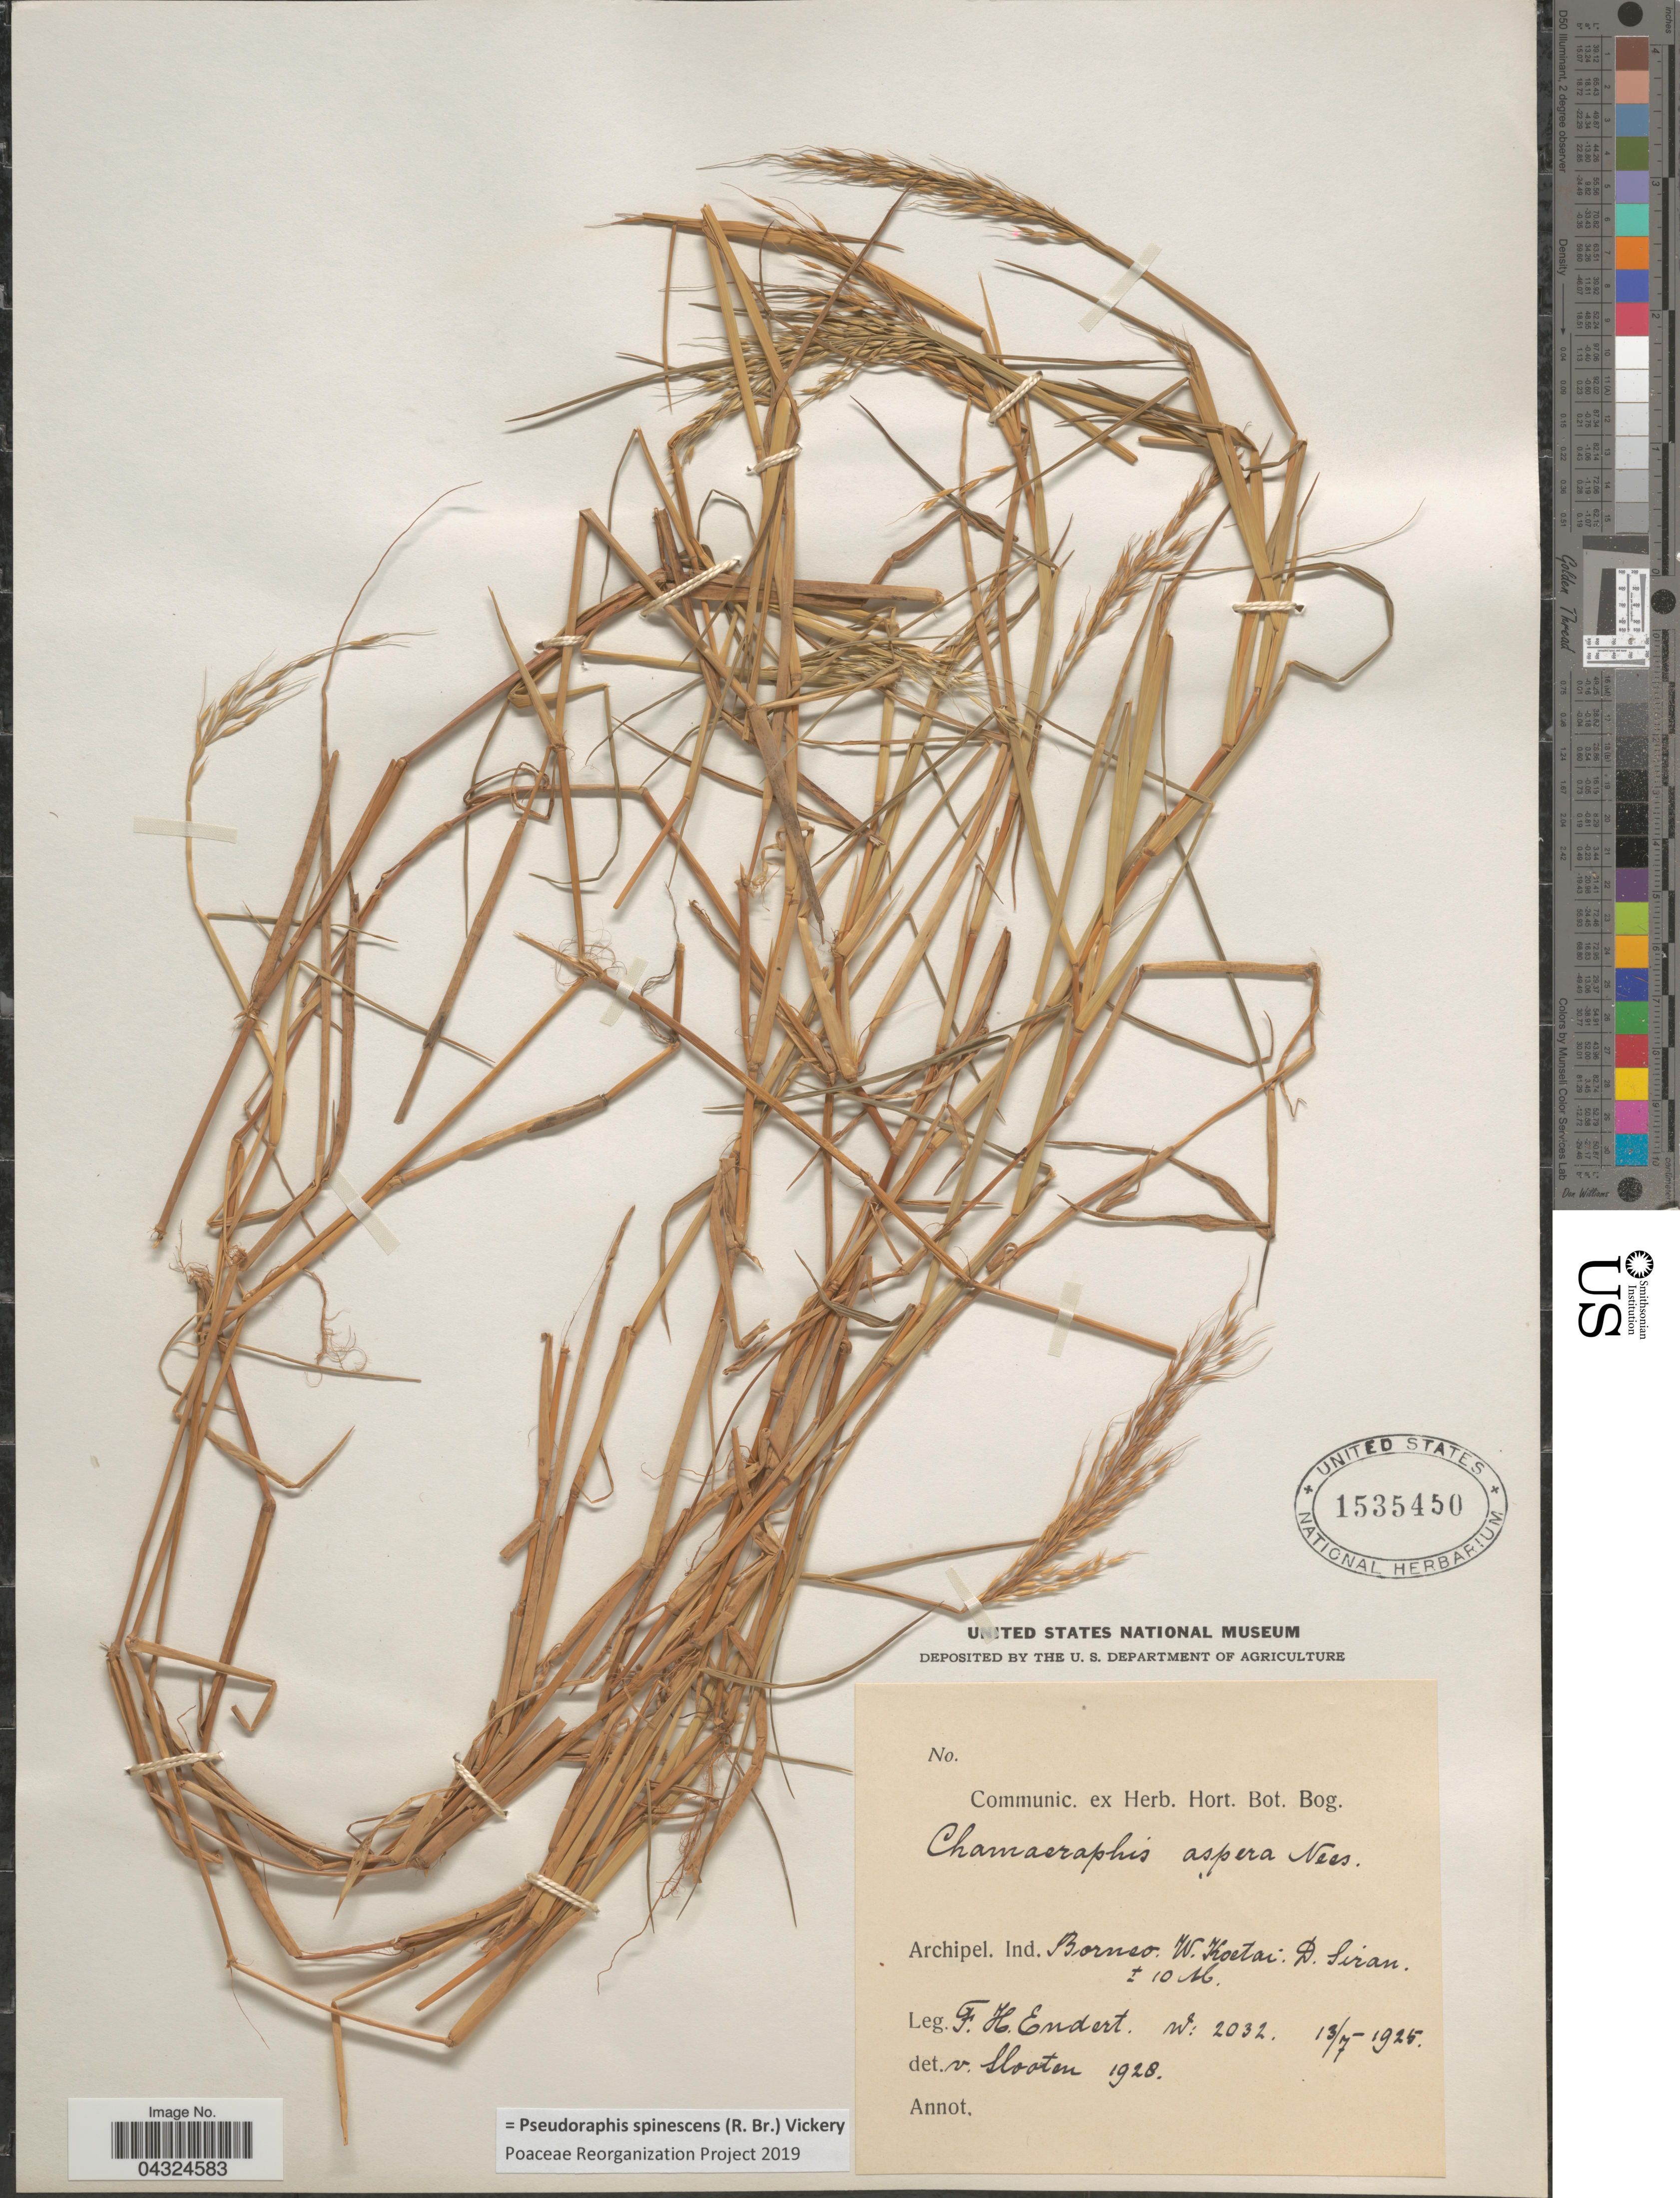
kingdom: Plantae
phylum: Tracheophyta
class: Liliopsida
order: Poales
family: Poaceae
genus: Pseudoraphis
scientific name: Pseudoraphis spinescens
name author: (R. Br.) Vickery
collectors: F. Endert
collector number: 2032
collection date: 1925-07-13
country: Indonesia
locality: Archipel. Ind. Borneo, W. Koetai. D. Siran.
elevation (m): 10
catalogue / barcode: US 1535450